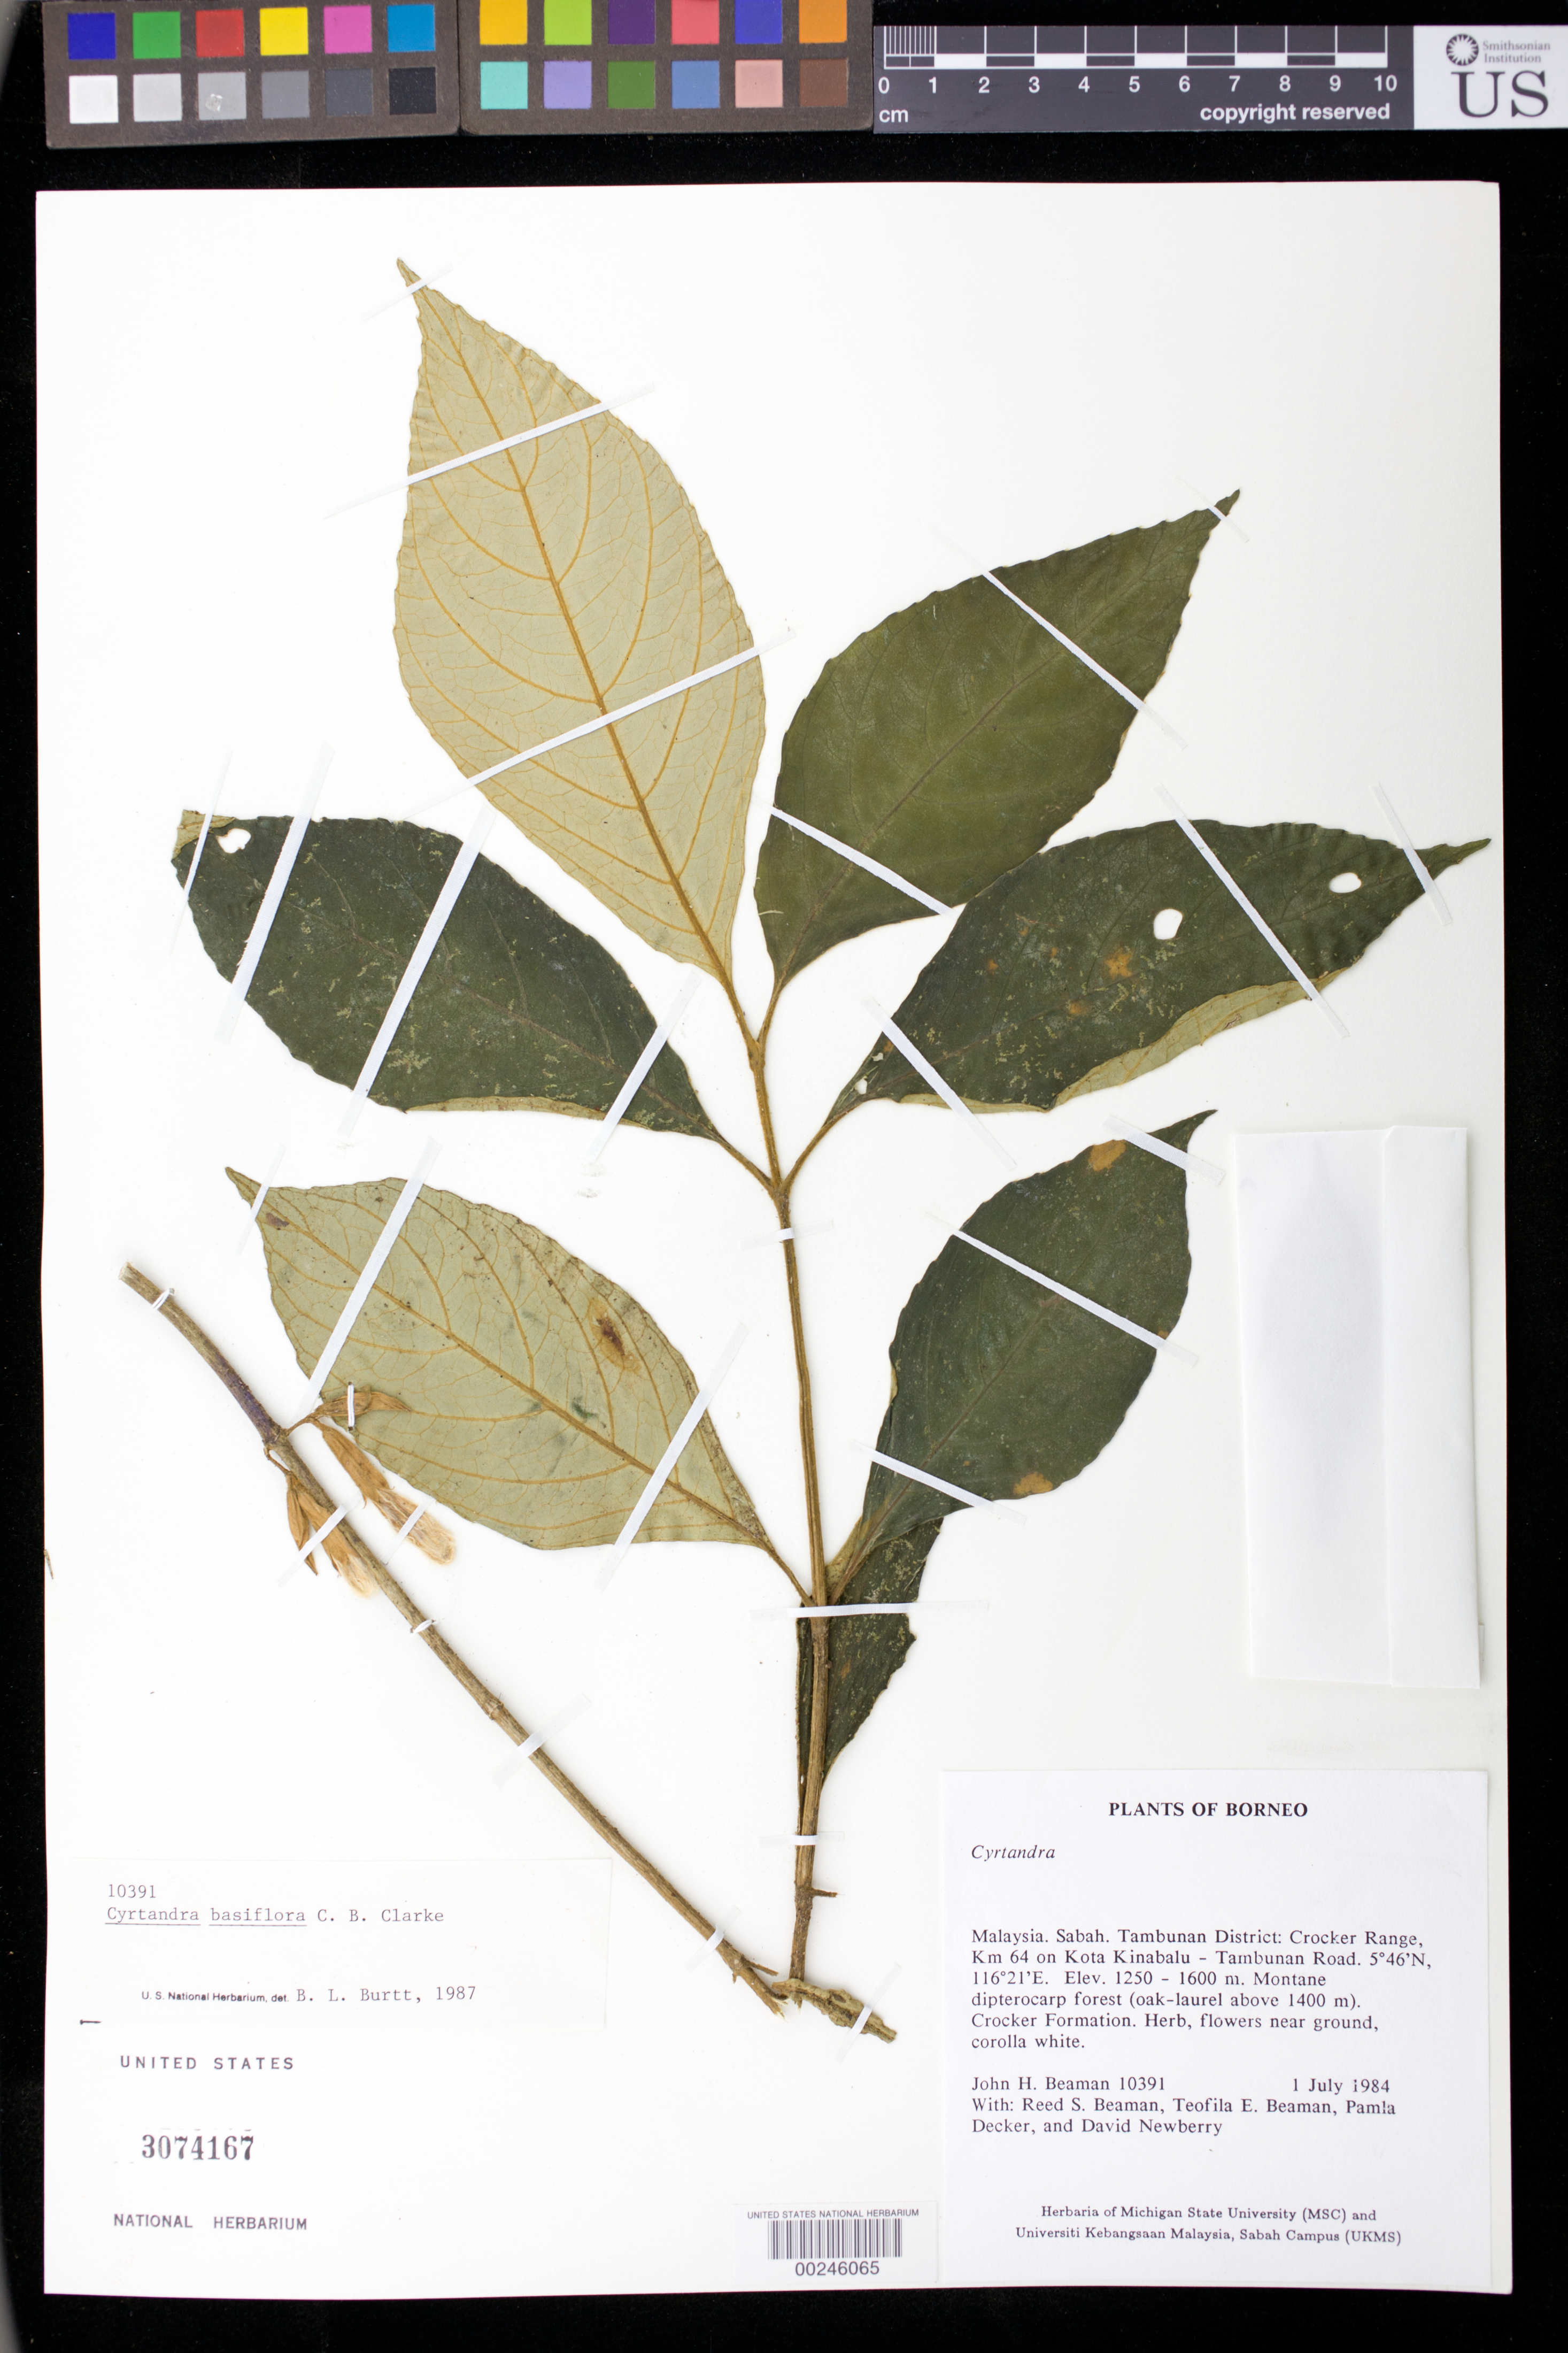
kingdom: Plantae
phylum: Tracheophyta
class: Magnoliopsida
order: Lamiales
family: Gesneriaceae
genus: Cyrtandra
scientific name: Cyrtandra basiflora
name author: C.B. Clarke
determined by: Burtt, B. L.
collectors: J. H. Beaman, R. S. Beaman, T. E. Beaman, P. Decker & D. Newberry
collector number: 10391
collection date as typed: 01 Jul 1984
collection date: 1984-07-01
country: Malaysia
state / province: Sabah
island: Borneo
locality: Tambunan dist, crocker range, km 64 on kota kinabalu - tambunan road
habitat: Montane dipterocarp forest (oak-laurel above 1400 m), crocker formation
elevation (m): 1250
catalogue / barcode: US 3074167